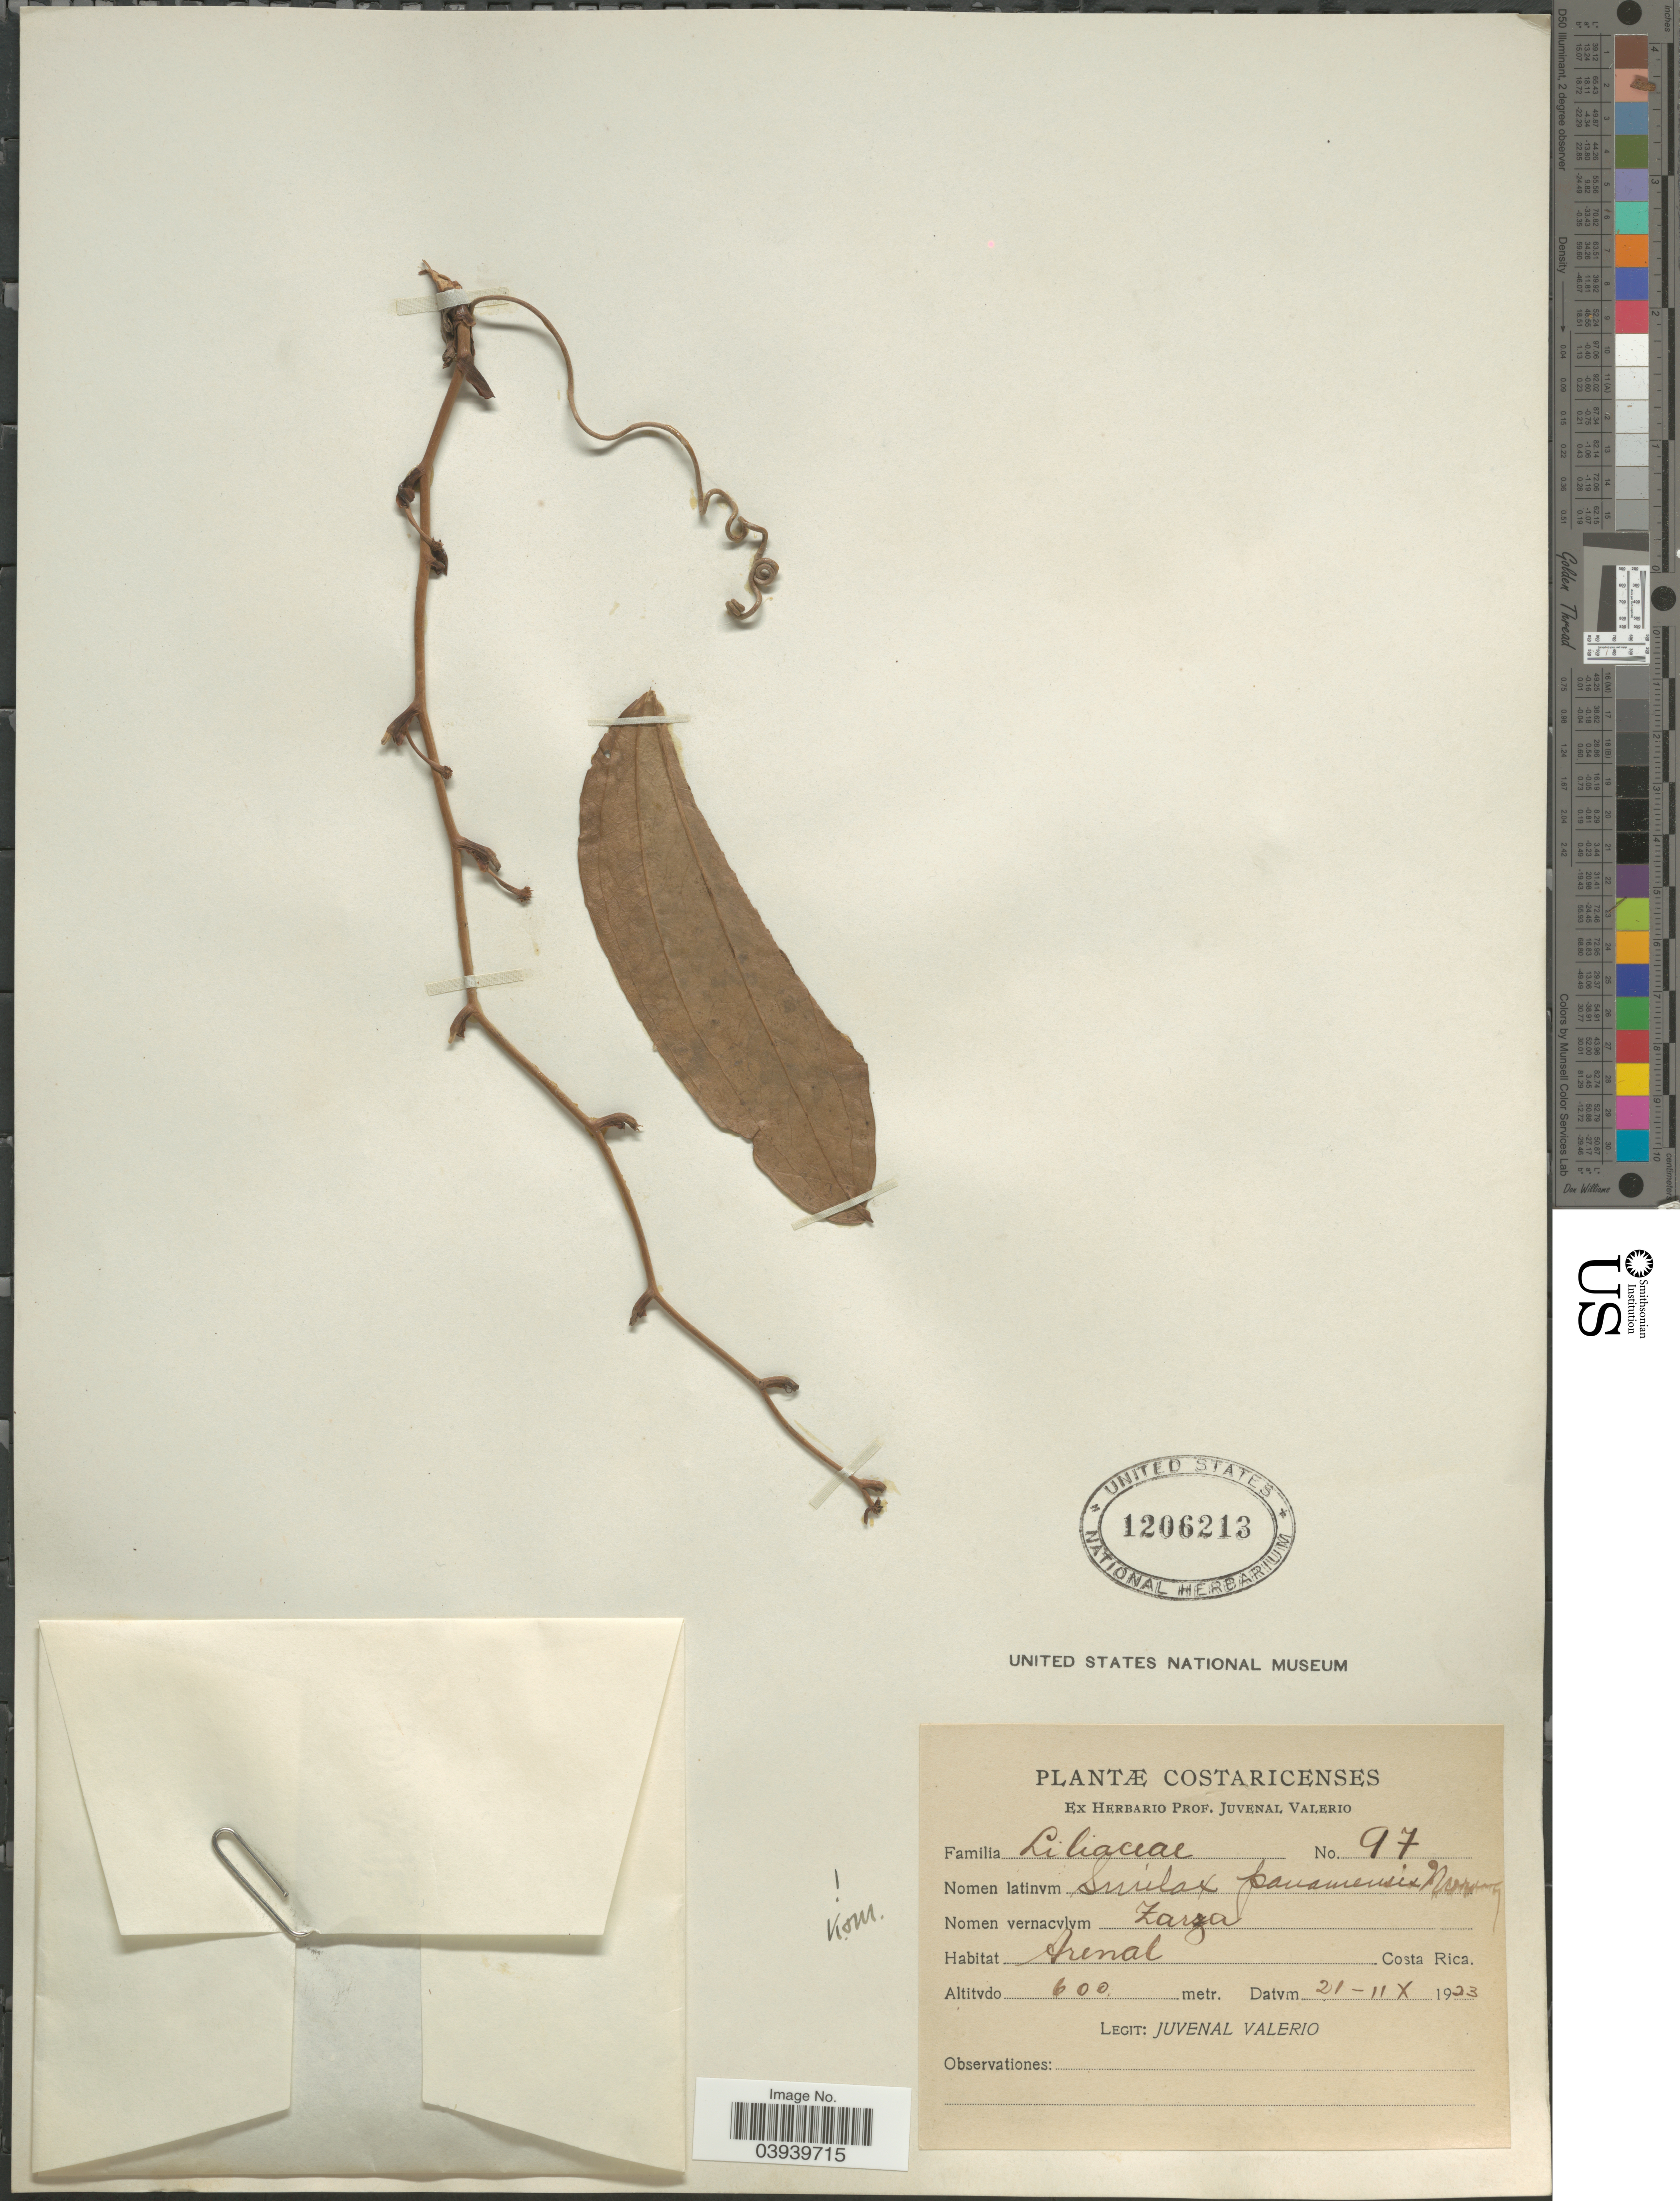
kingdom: Plantae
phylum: Tracheophyta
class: Liliopsida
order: Liliales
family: Smilacaceae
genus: Smilax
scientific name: Smilax panamensis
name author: Morong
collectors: J. Valerio R.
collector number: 97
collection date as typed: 21-IIX-1923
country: Costa Rica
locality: Arenal.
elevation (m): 600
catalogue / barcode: US 1206213